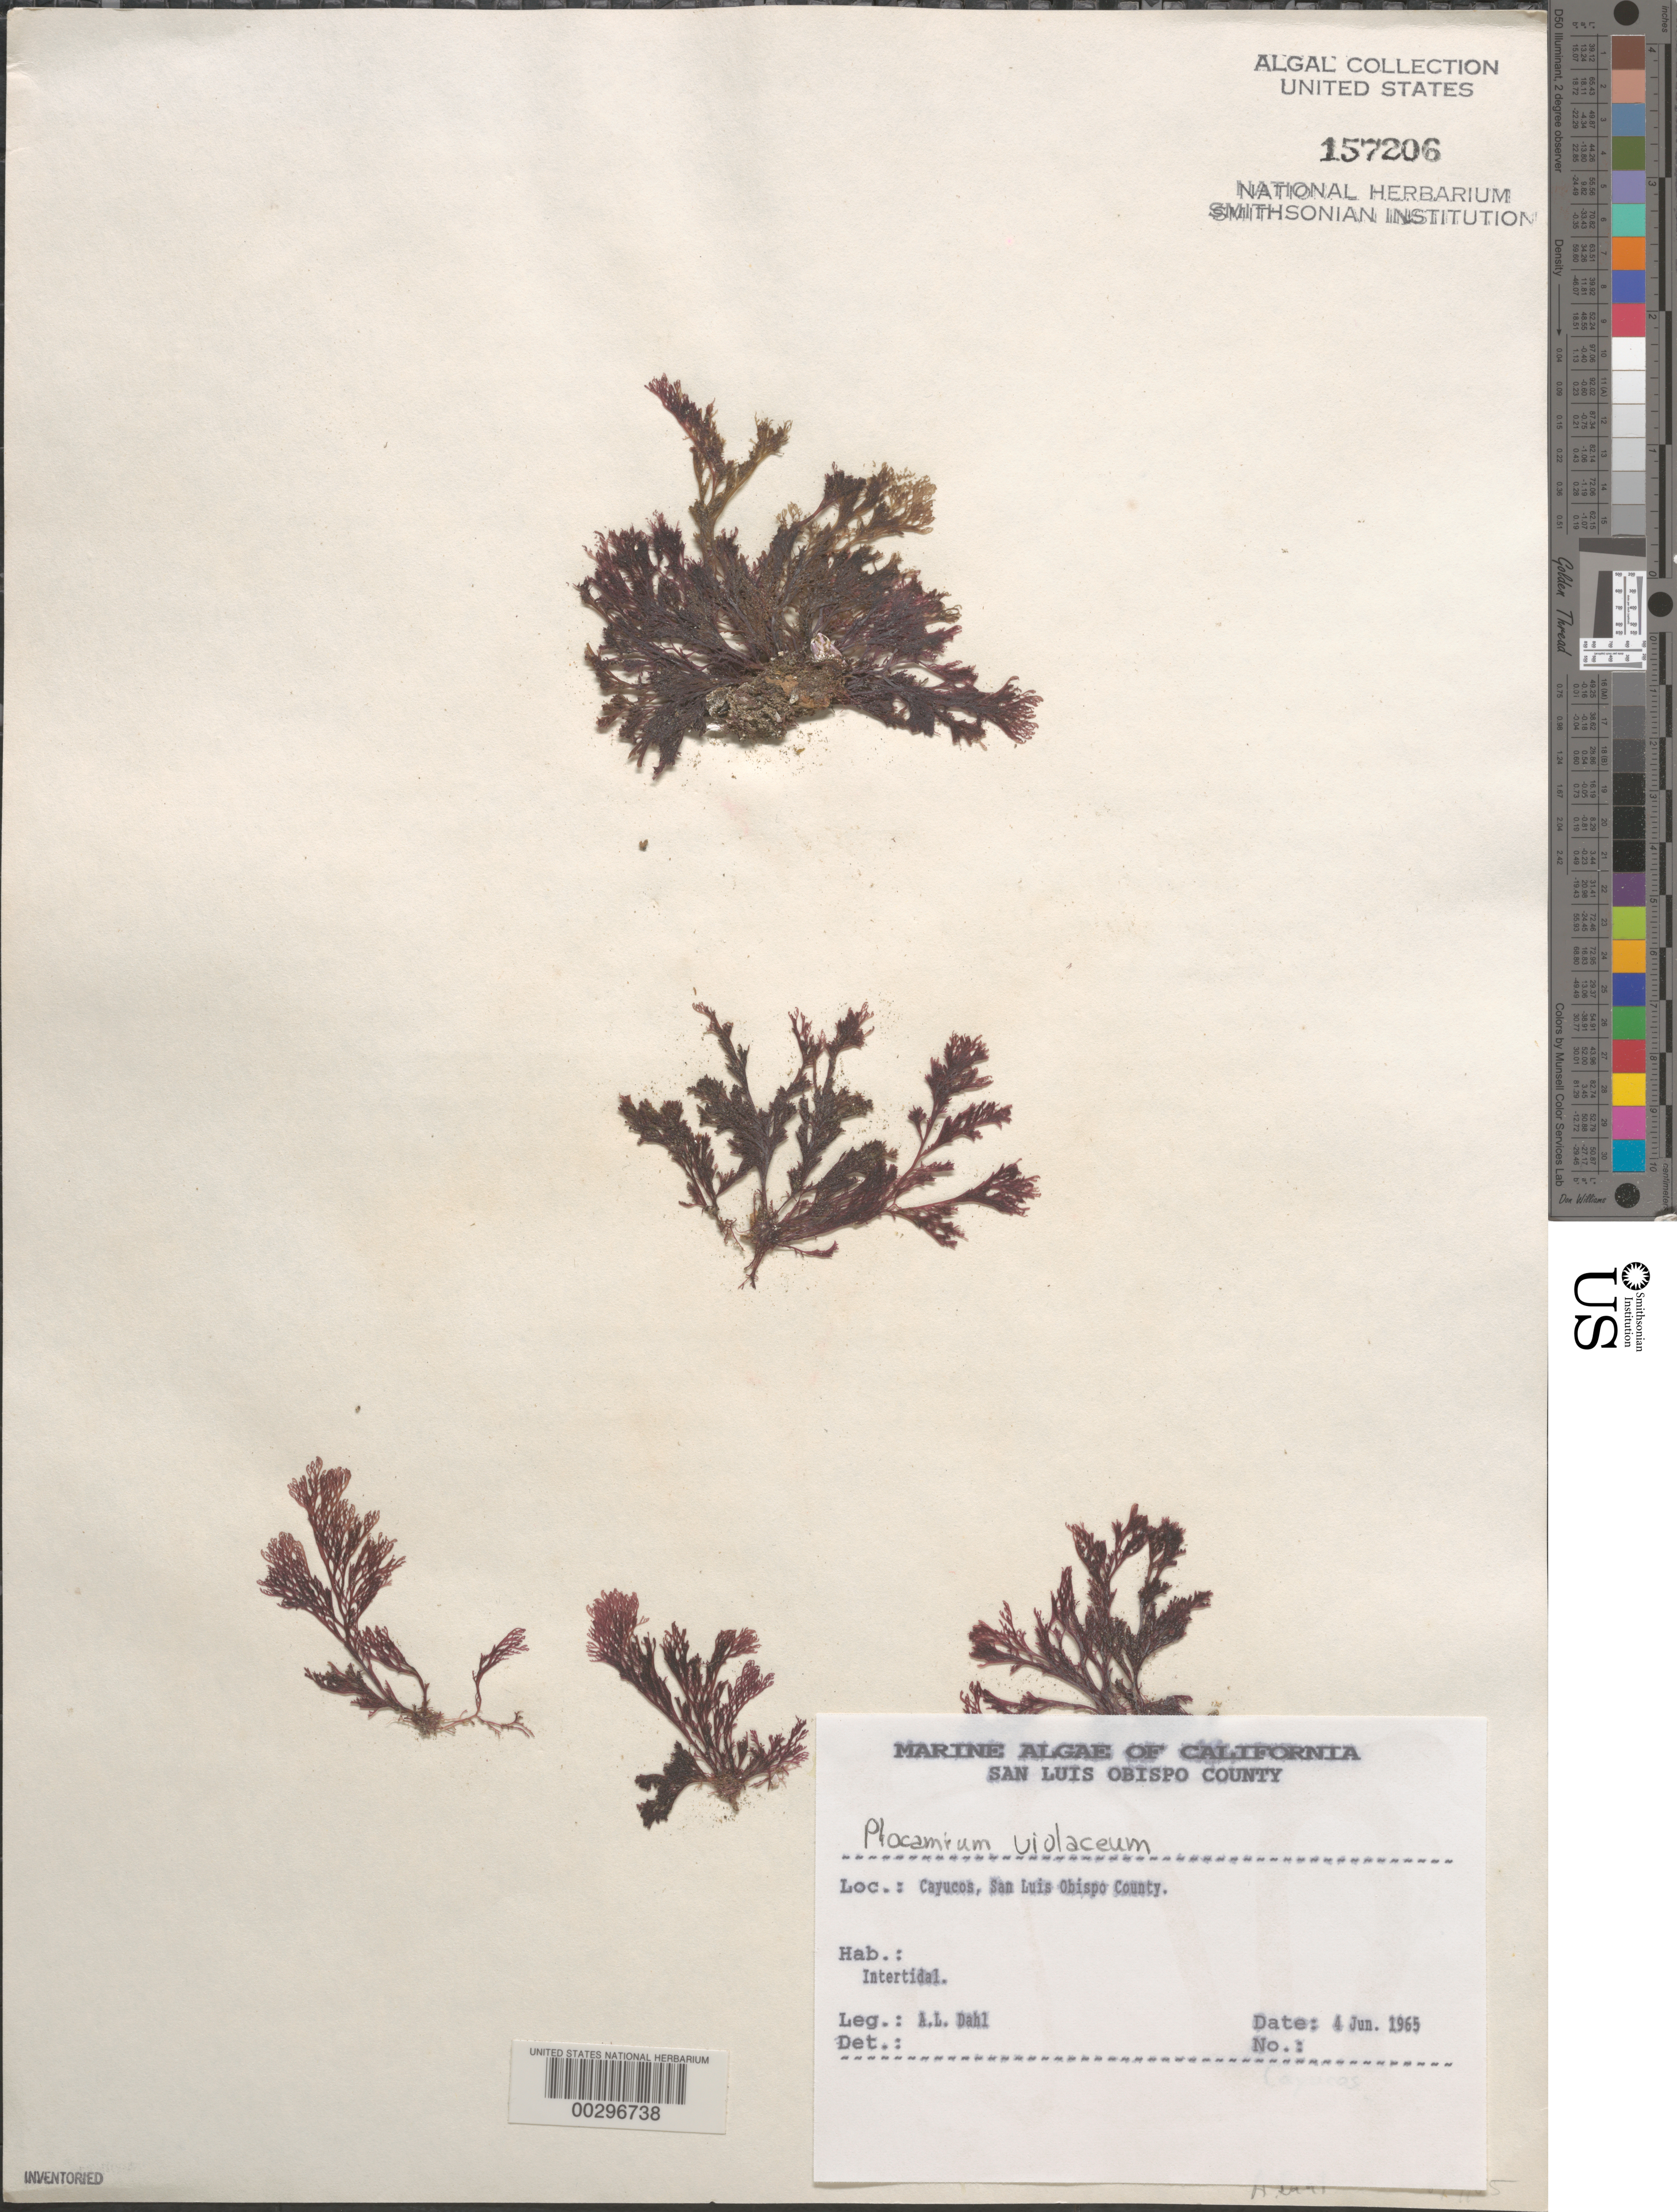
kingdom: Plantae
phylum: Rhodophyta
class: Florideophyceae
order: Plocamiales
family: Plocamiaceae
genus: Plocamium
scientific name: Plocamium violaceum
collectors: A. Dahl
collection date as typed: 04 Jun 1965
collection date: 1965-06-04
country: United States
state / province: California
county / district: San Luis Obispo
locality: Cayucos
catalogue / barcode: US 157206